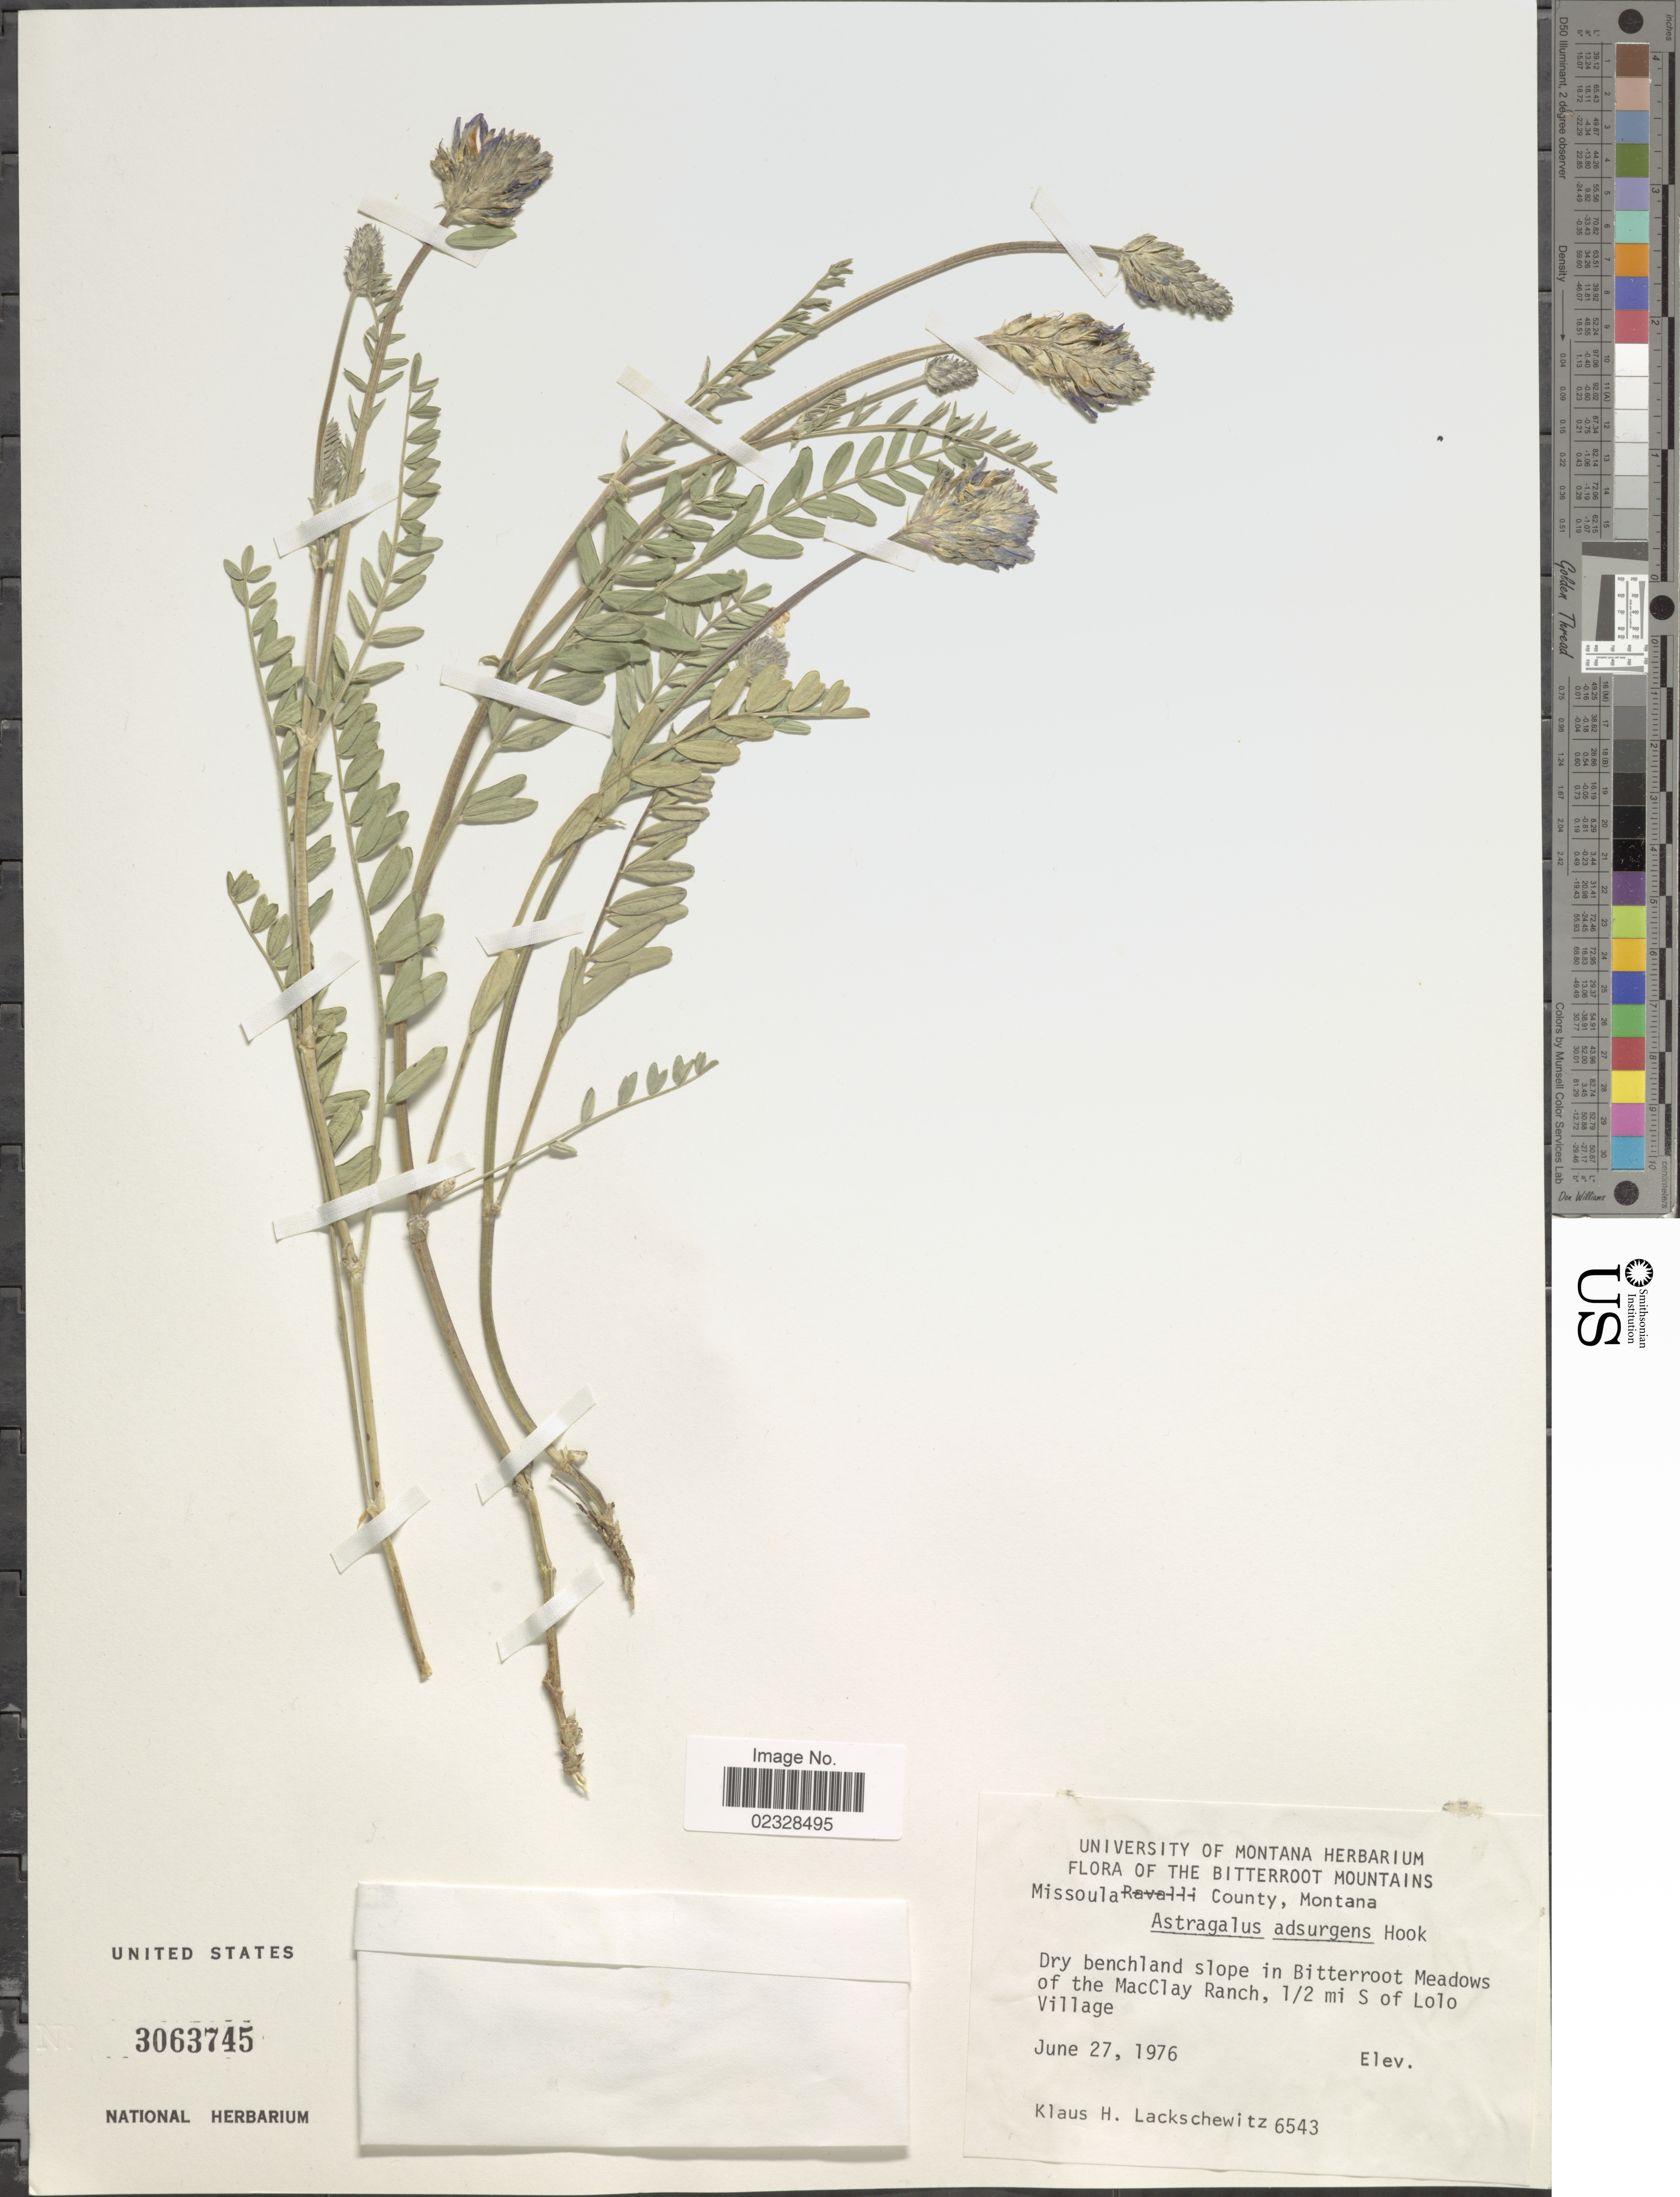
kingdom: Plantae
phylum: Tracheophyta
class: Magnoliopsida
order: Fabales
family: Fabaceae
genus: Astragalus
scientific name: Astragalus adsurgens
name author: Pall.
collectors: K. Lackschewitz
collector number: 6543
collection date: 1976-06-27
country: United States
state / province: Montana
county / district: Missoula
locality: Bitterroot Mountains. Dry benchland slope in Bitterroot Meadows of the MacClay Ranch, 1/2 mi S of Lolo Village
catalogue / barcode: US 3063745